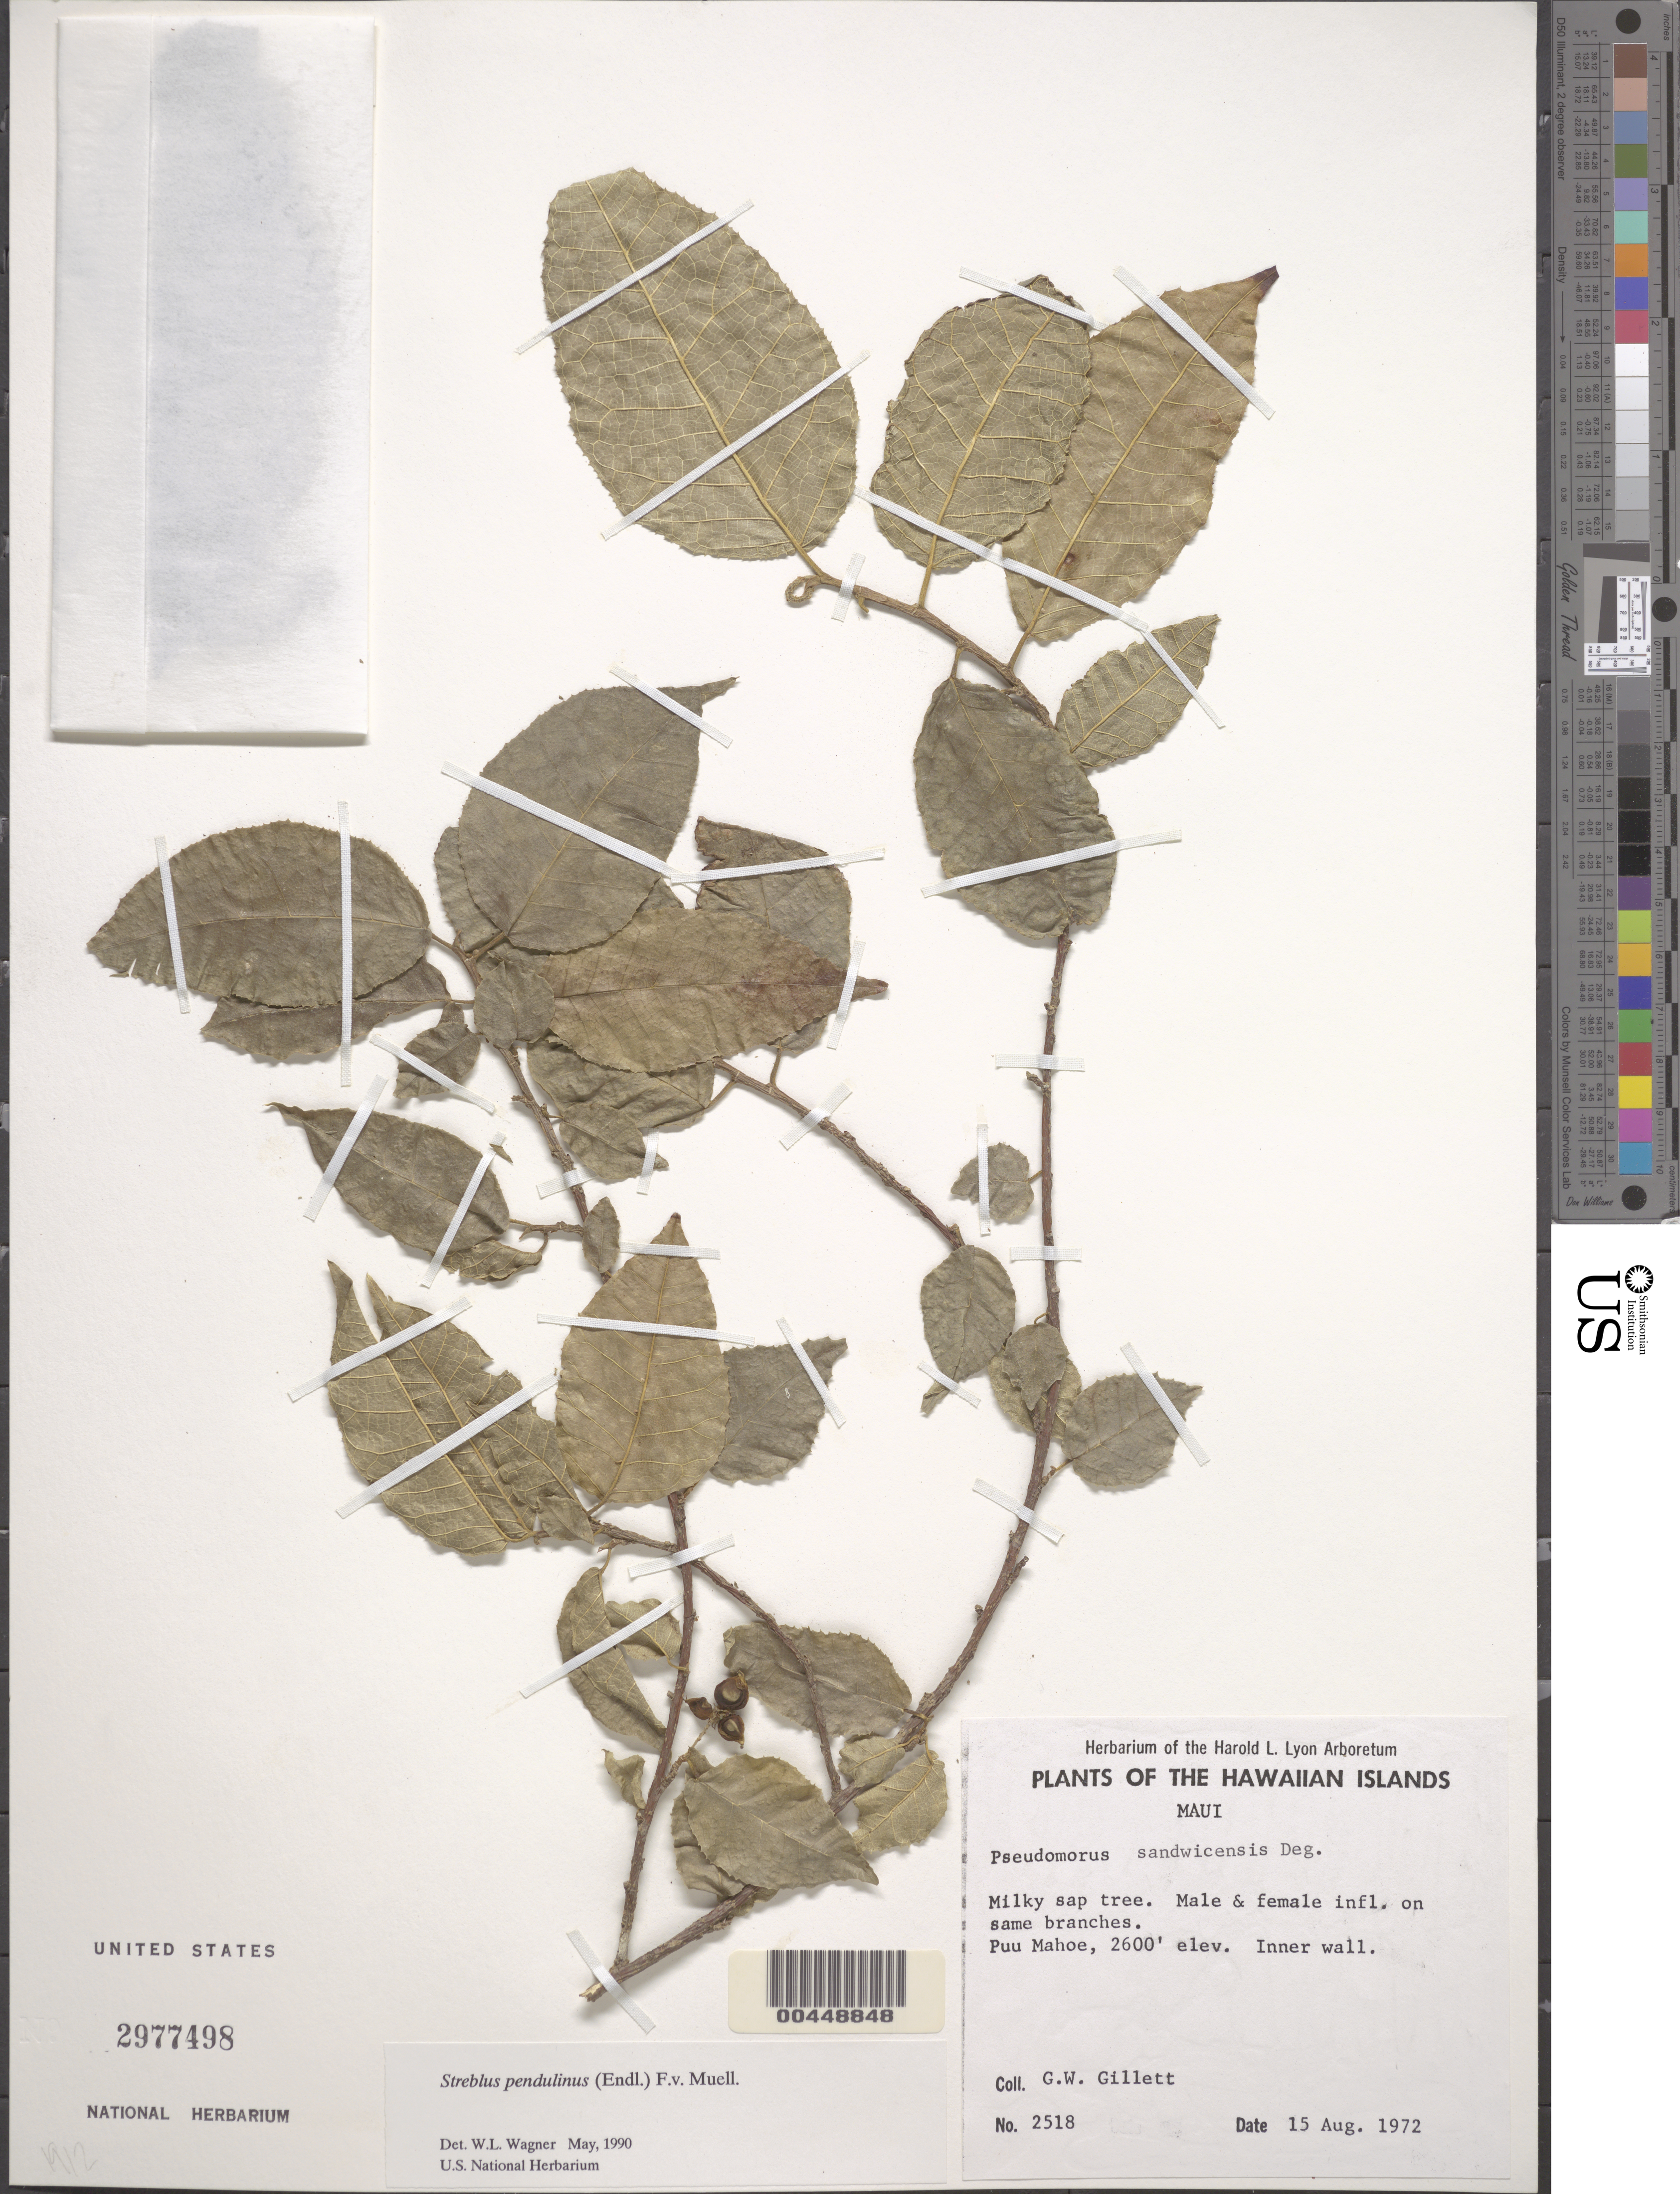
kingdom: Plantae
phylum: Tracheophyta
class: Magnoliopsida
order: Rosales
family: Moraceae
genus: Paratrophis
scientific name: Paratrophis pendulina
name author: (Endl.) E. M. Gardner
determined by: Wagner, W. L., (BOT), Smithsonian Institution - National Museum of Natural History (UNITED STATES)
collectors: G. Gillett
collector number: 2518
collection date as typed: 15 Aug 1972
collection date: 1972-08-15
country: United States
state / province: Hawaii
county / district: Maui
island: Maui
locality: Puu Mahoe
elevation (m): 792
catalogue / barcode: US 2977498